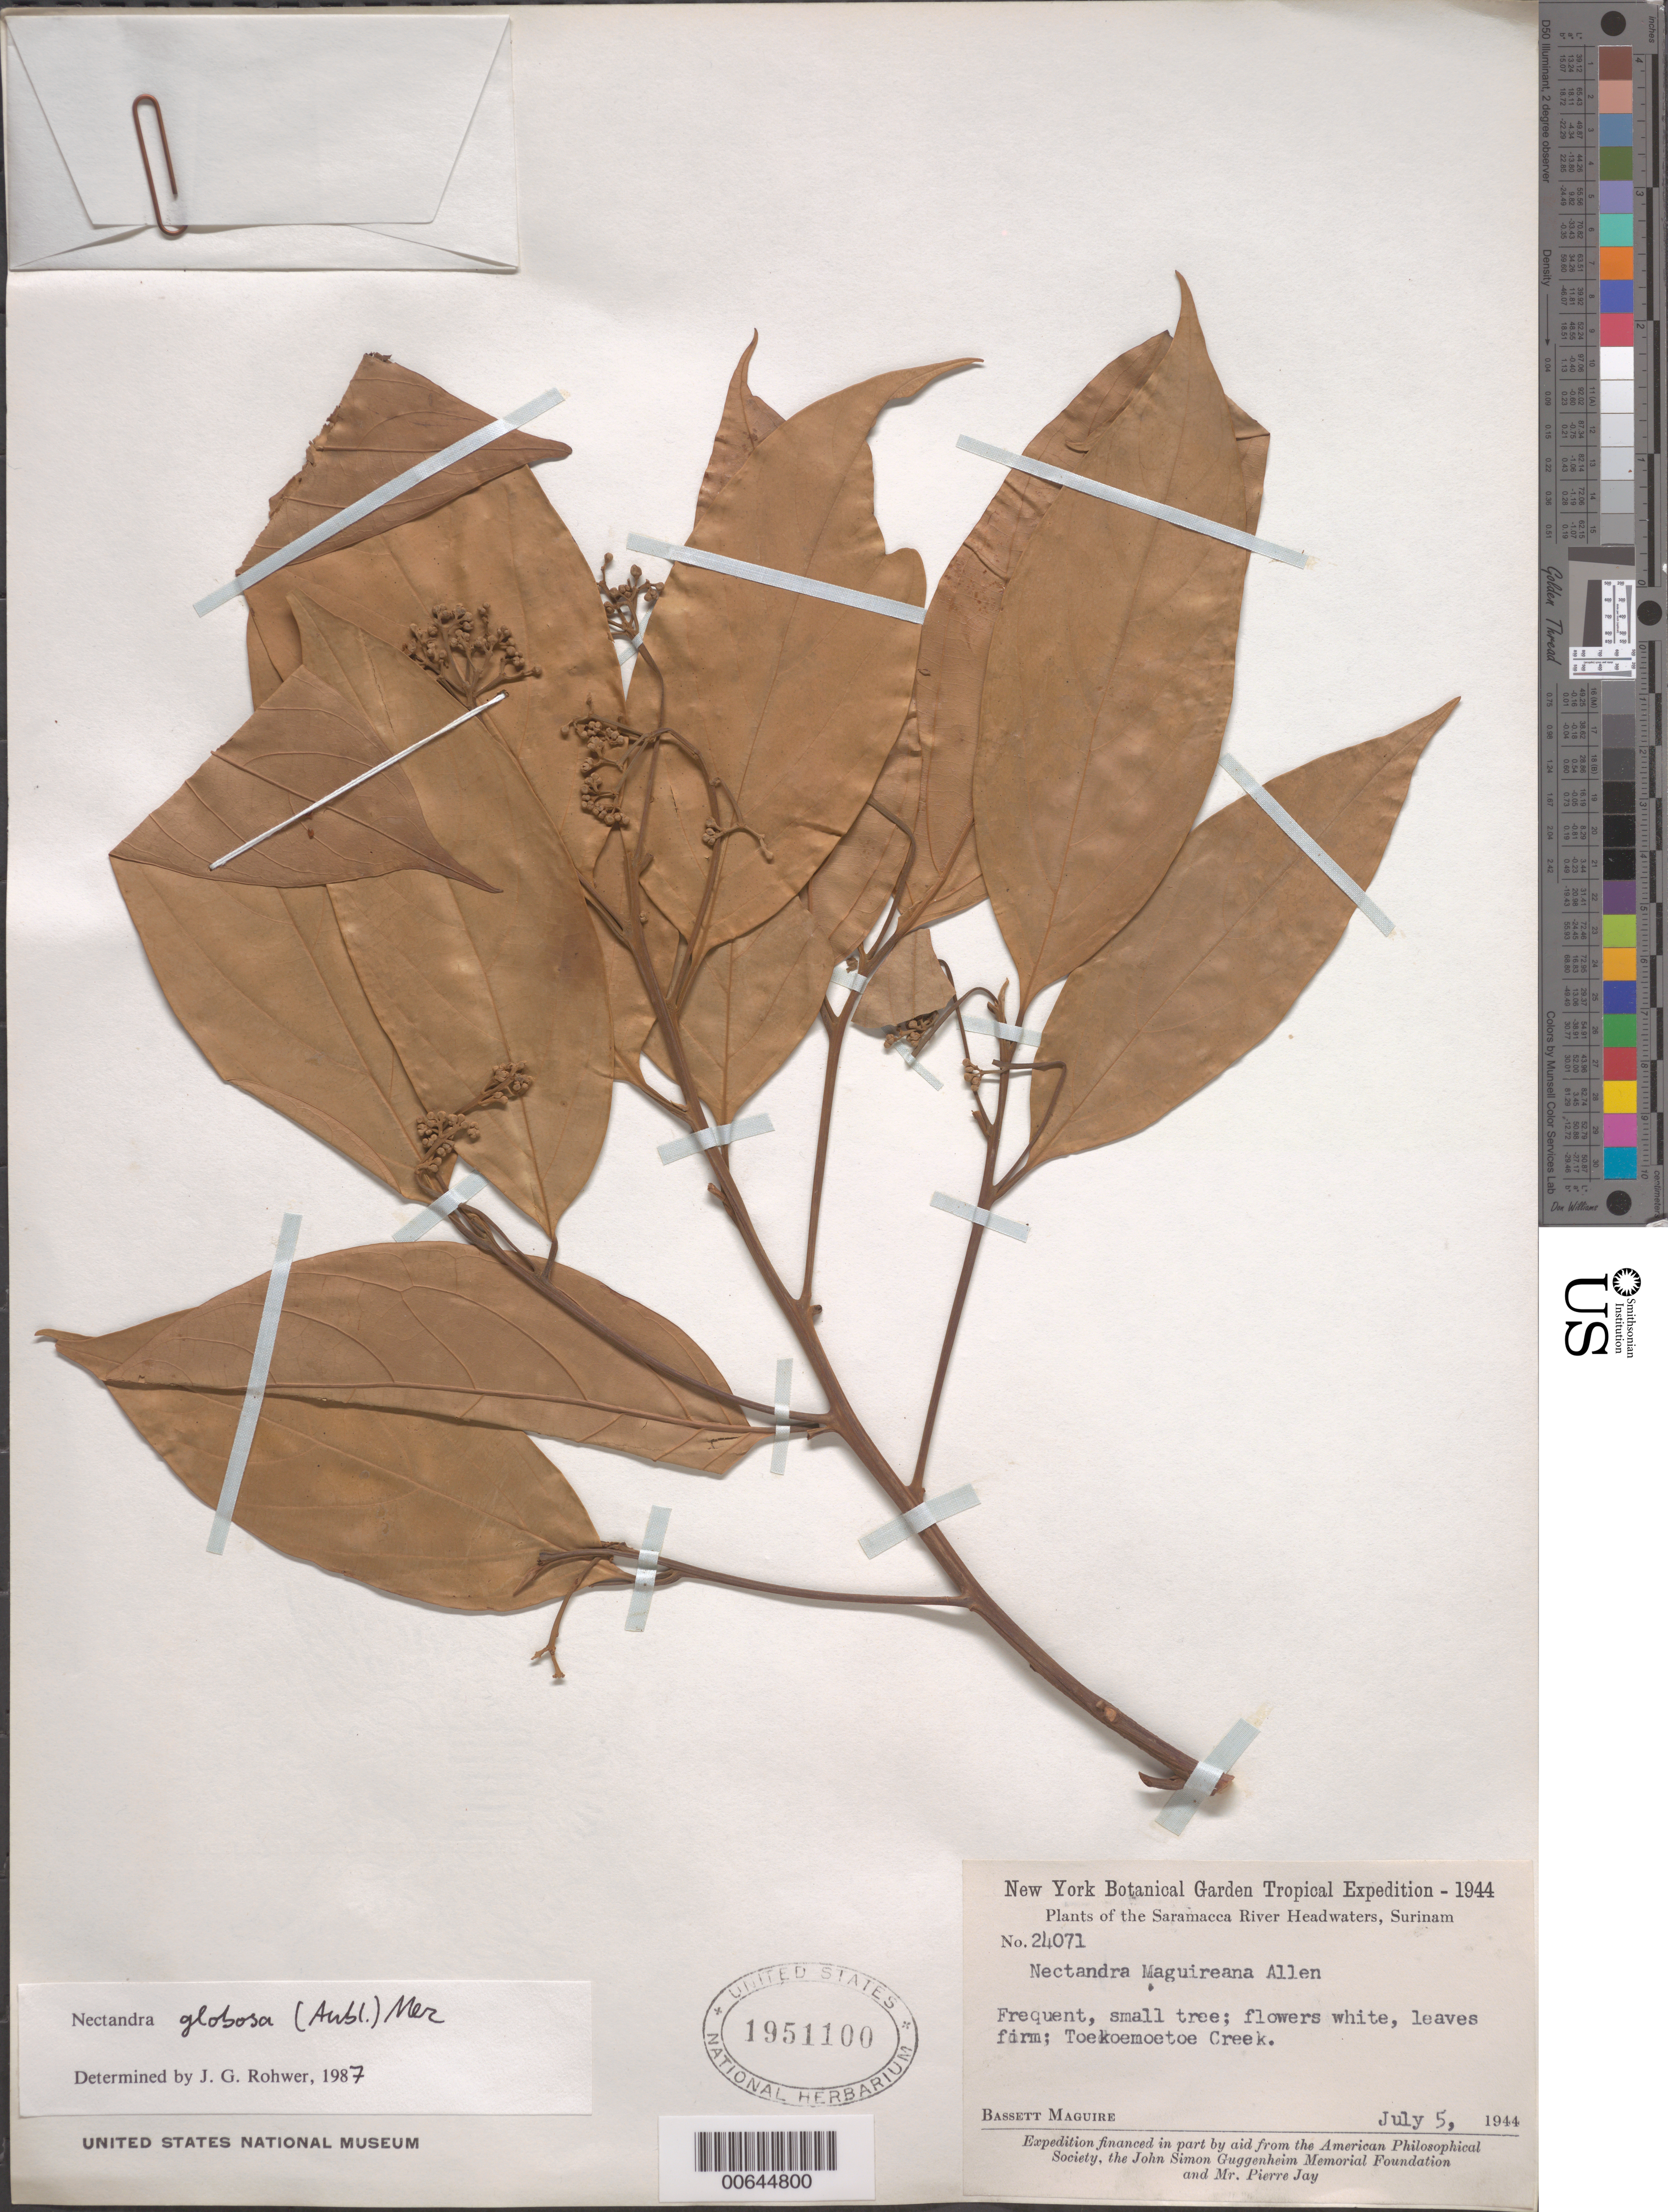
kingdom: Plantae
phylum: Tracheophyta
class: Magnoliopsida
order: Laurales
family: Lauraceae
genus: Nectandra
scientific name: Nectandra globosa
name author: (Aubl.) Mez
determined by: Rohwer, J. G.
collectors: B. Maguire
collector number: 24071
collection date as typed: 5-Jul-44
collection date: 1944-07-05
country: Suriname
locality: Saramacca River Headwaters, Toekoemoetoe Creek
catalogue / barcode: US 1951100